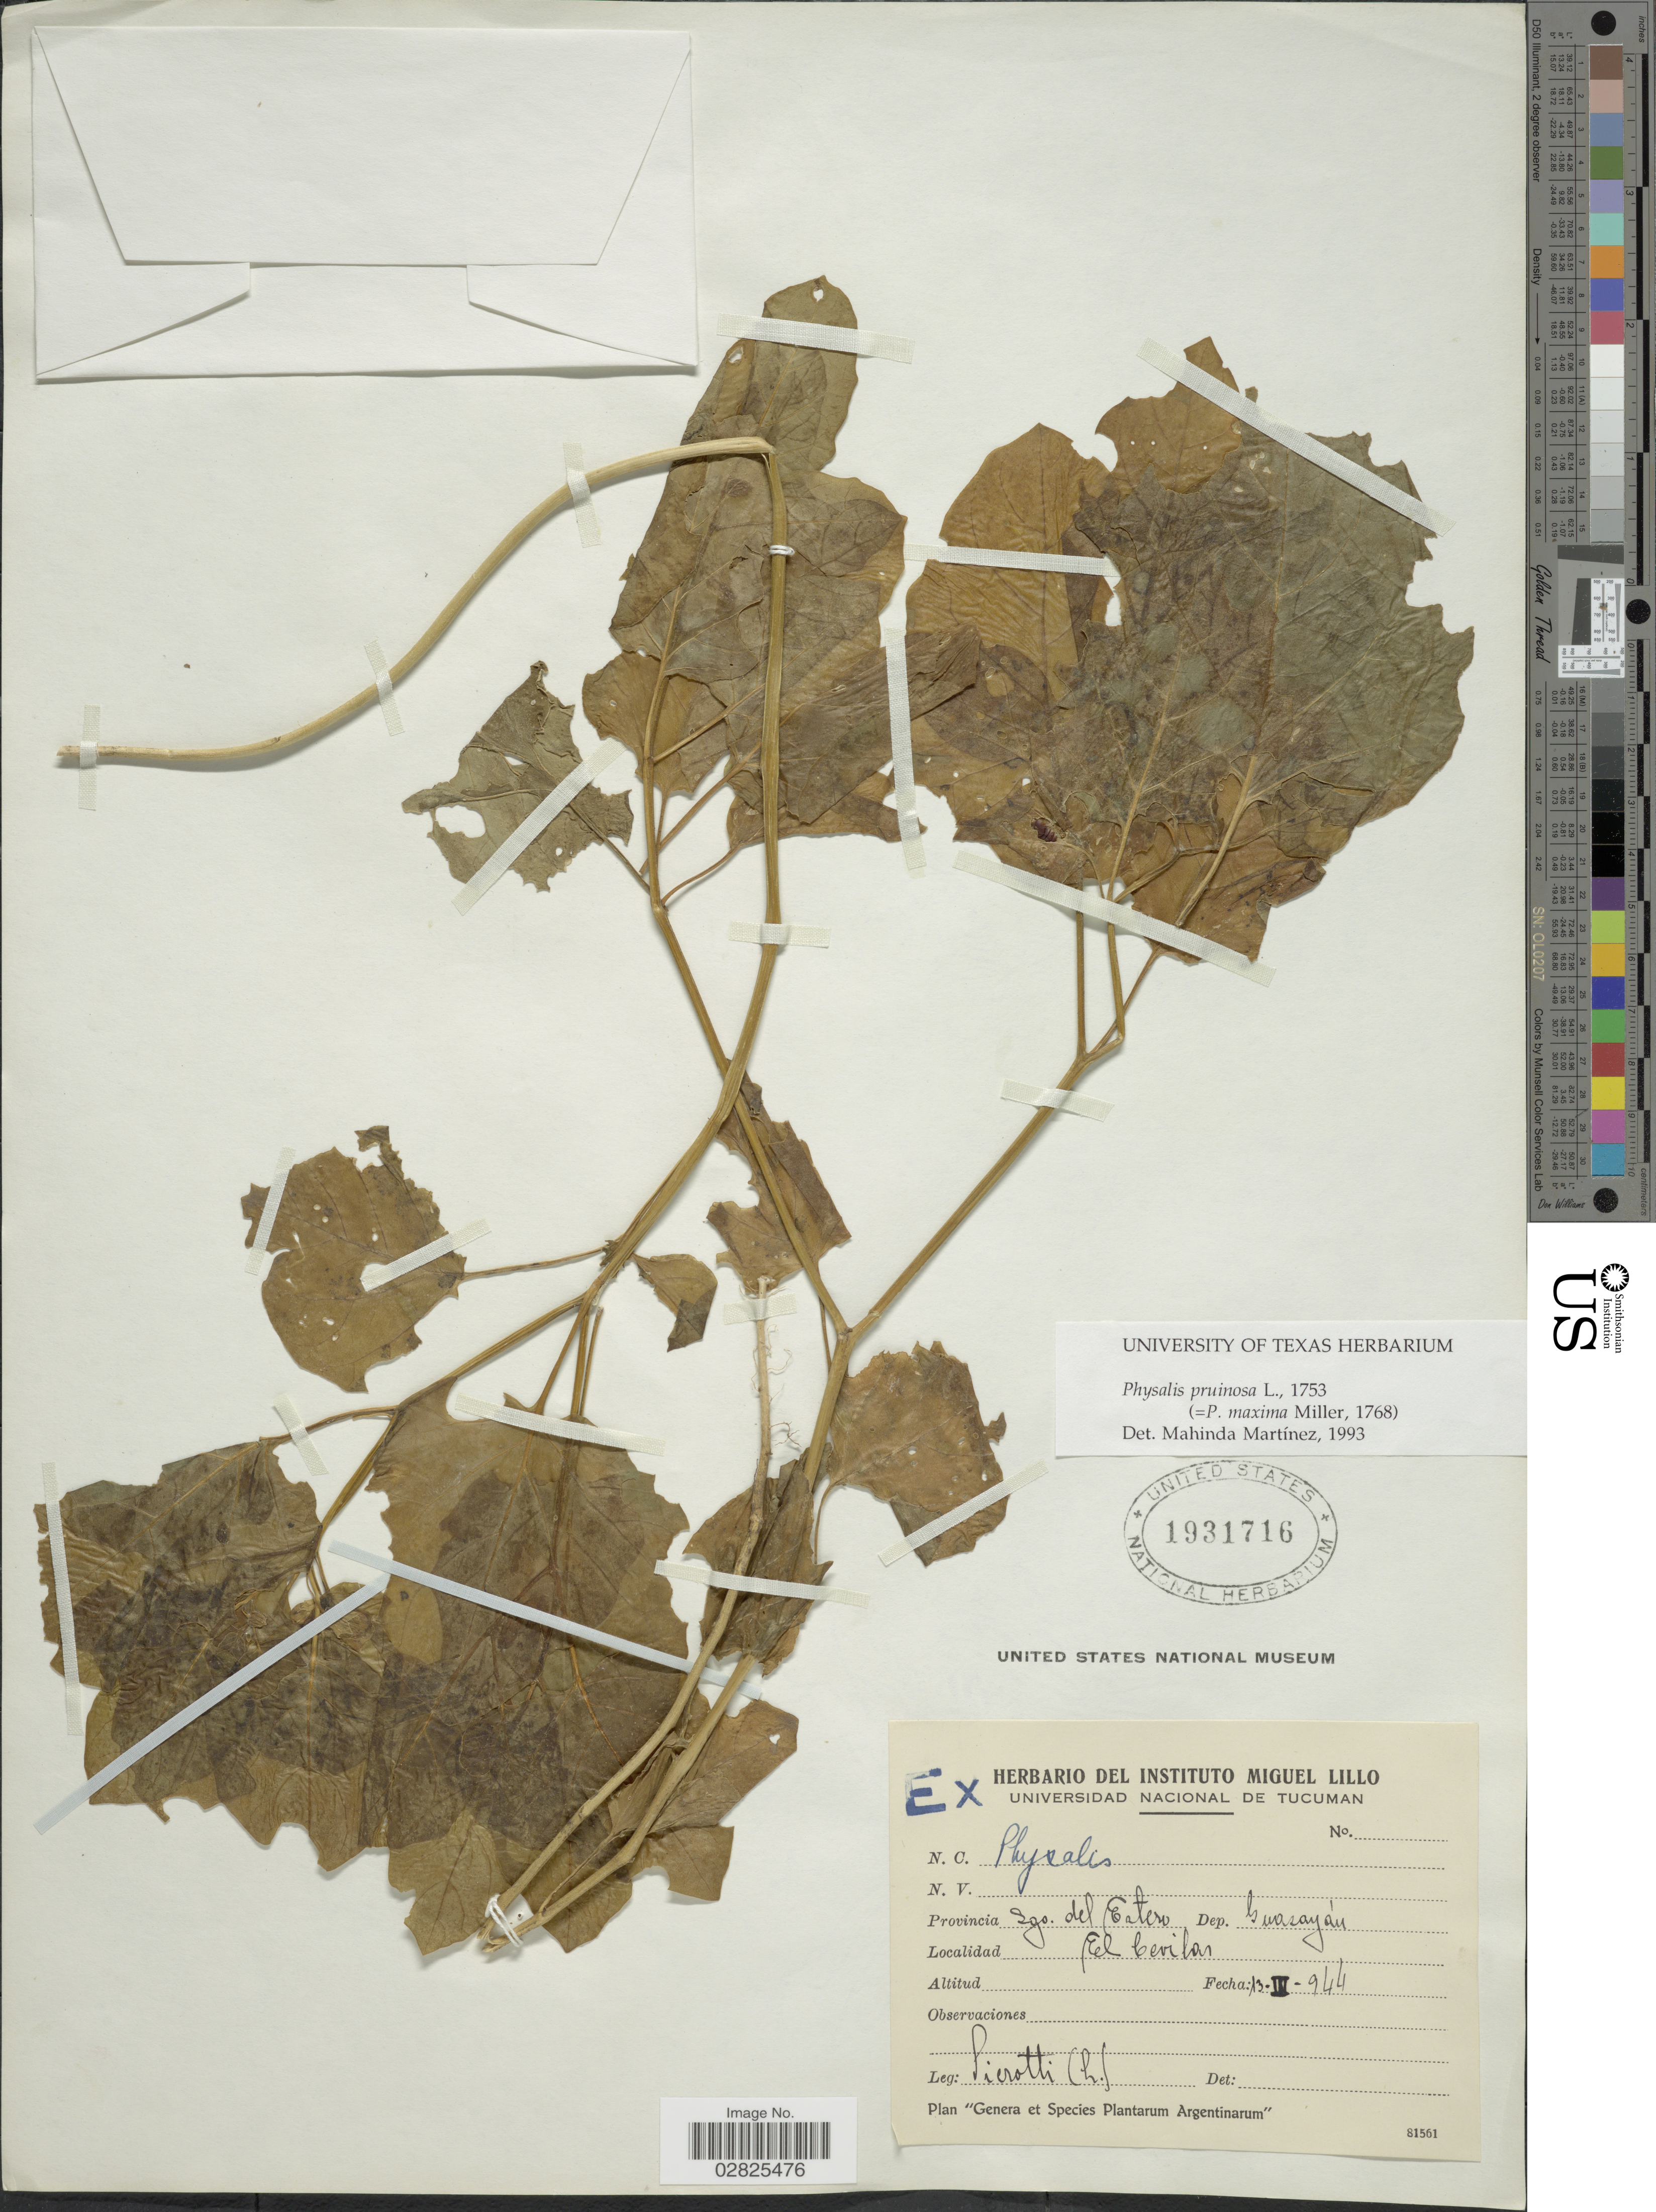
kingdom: Plantae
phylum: Tracheophyta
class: Magnoliopsida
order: Solanales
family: Solanaceae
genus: Physalis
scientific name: Physalis pruinosa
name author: L.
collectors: S. A. Pierotti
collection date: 1944-03-13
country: Argentina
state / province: Santiago del Estero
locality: Provincia Sgo. del Estero. Dep. Guasayan,. El Cerilos..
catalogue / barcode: US 1931716